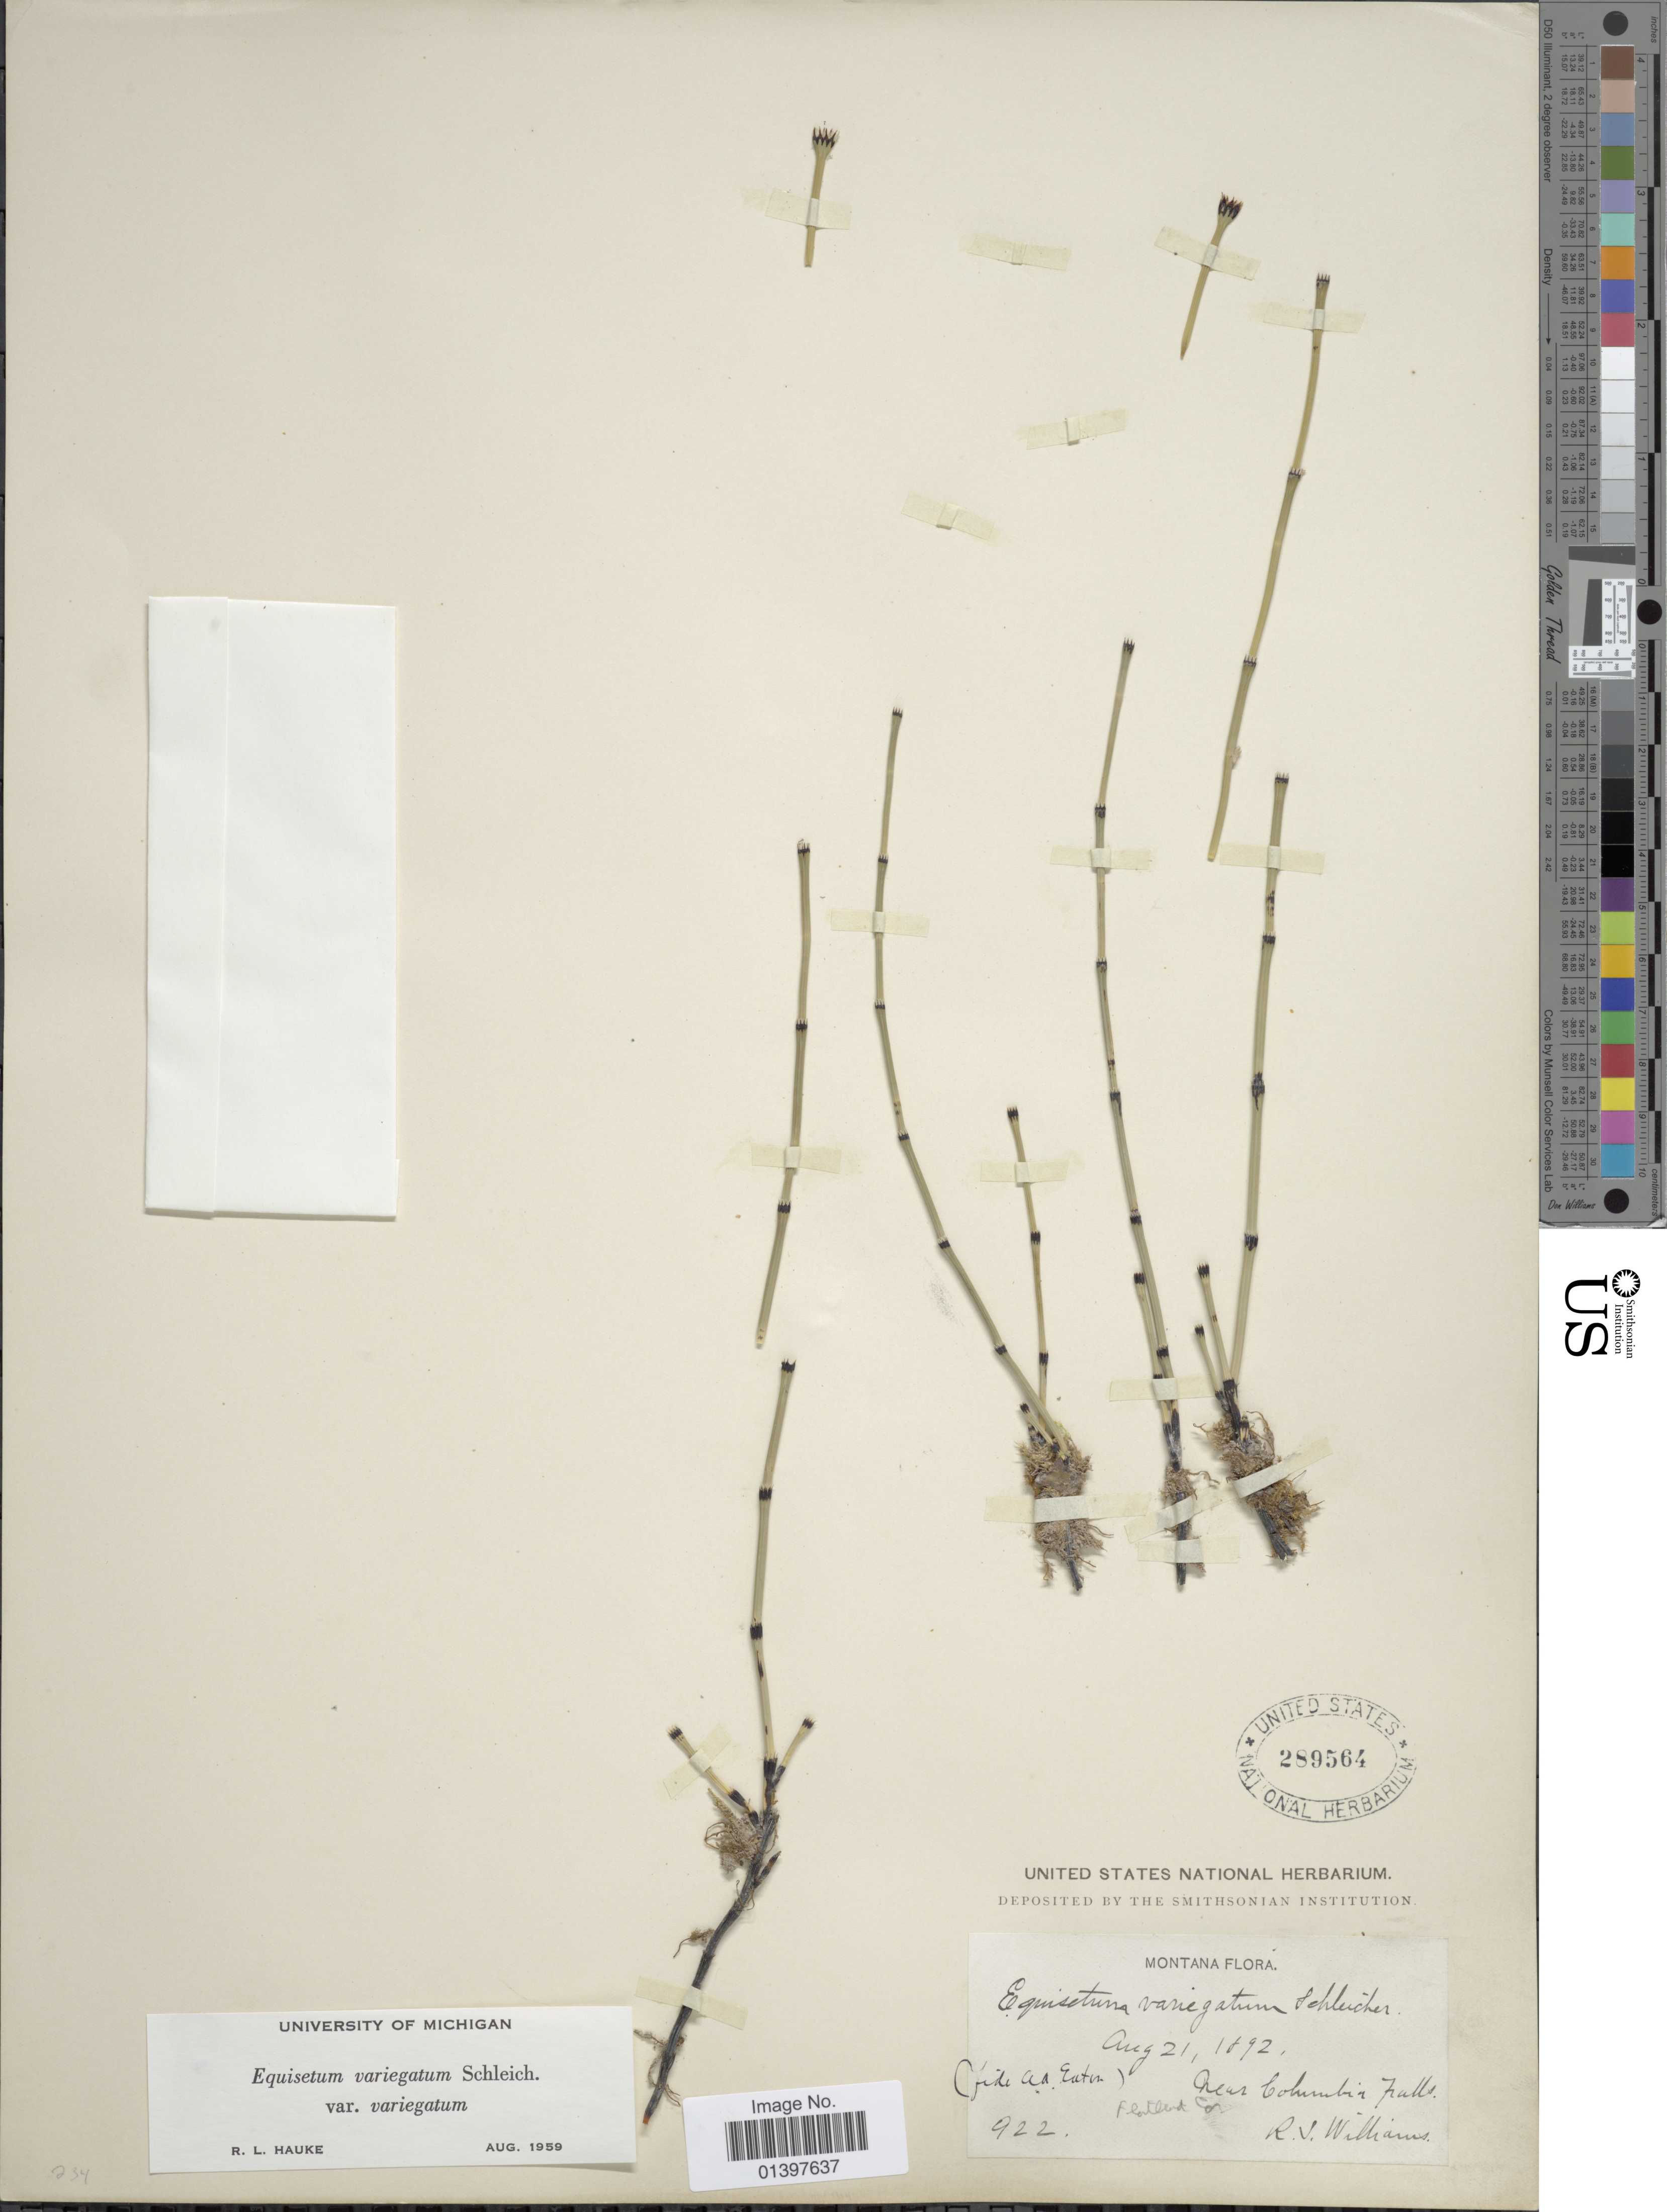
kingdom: Plantae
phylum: Tracheophyta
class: Polypodiopsida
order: Equisetales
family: Equisetaceae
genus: Equisetum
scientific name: Equisetum variegatum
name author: Schleich. ex F. Weber & D. Mohr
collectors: R. Williams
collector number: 922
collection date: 1892-08-21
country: United States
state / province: Montana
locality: Near Columbia Falls, Flathead Co.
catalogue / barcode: US 289564